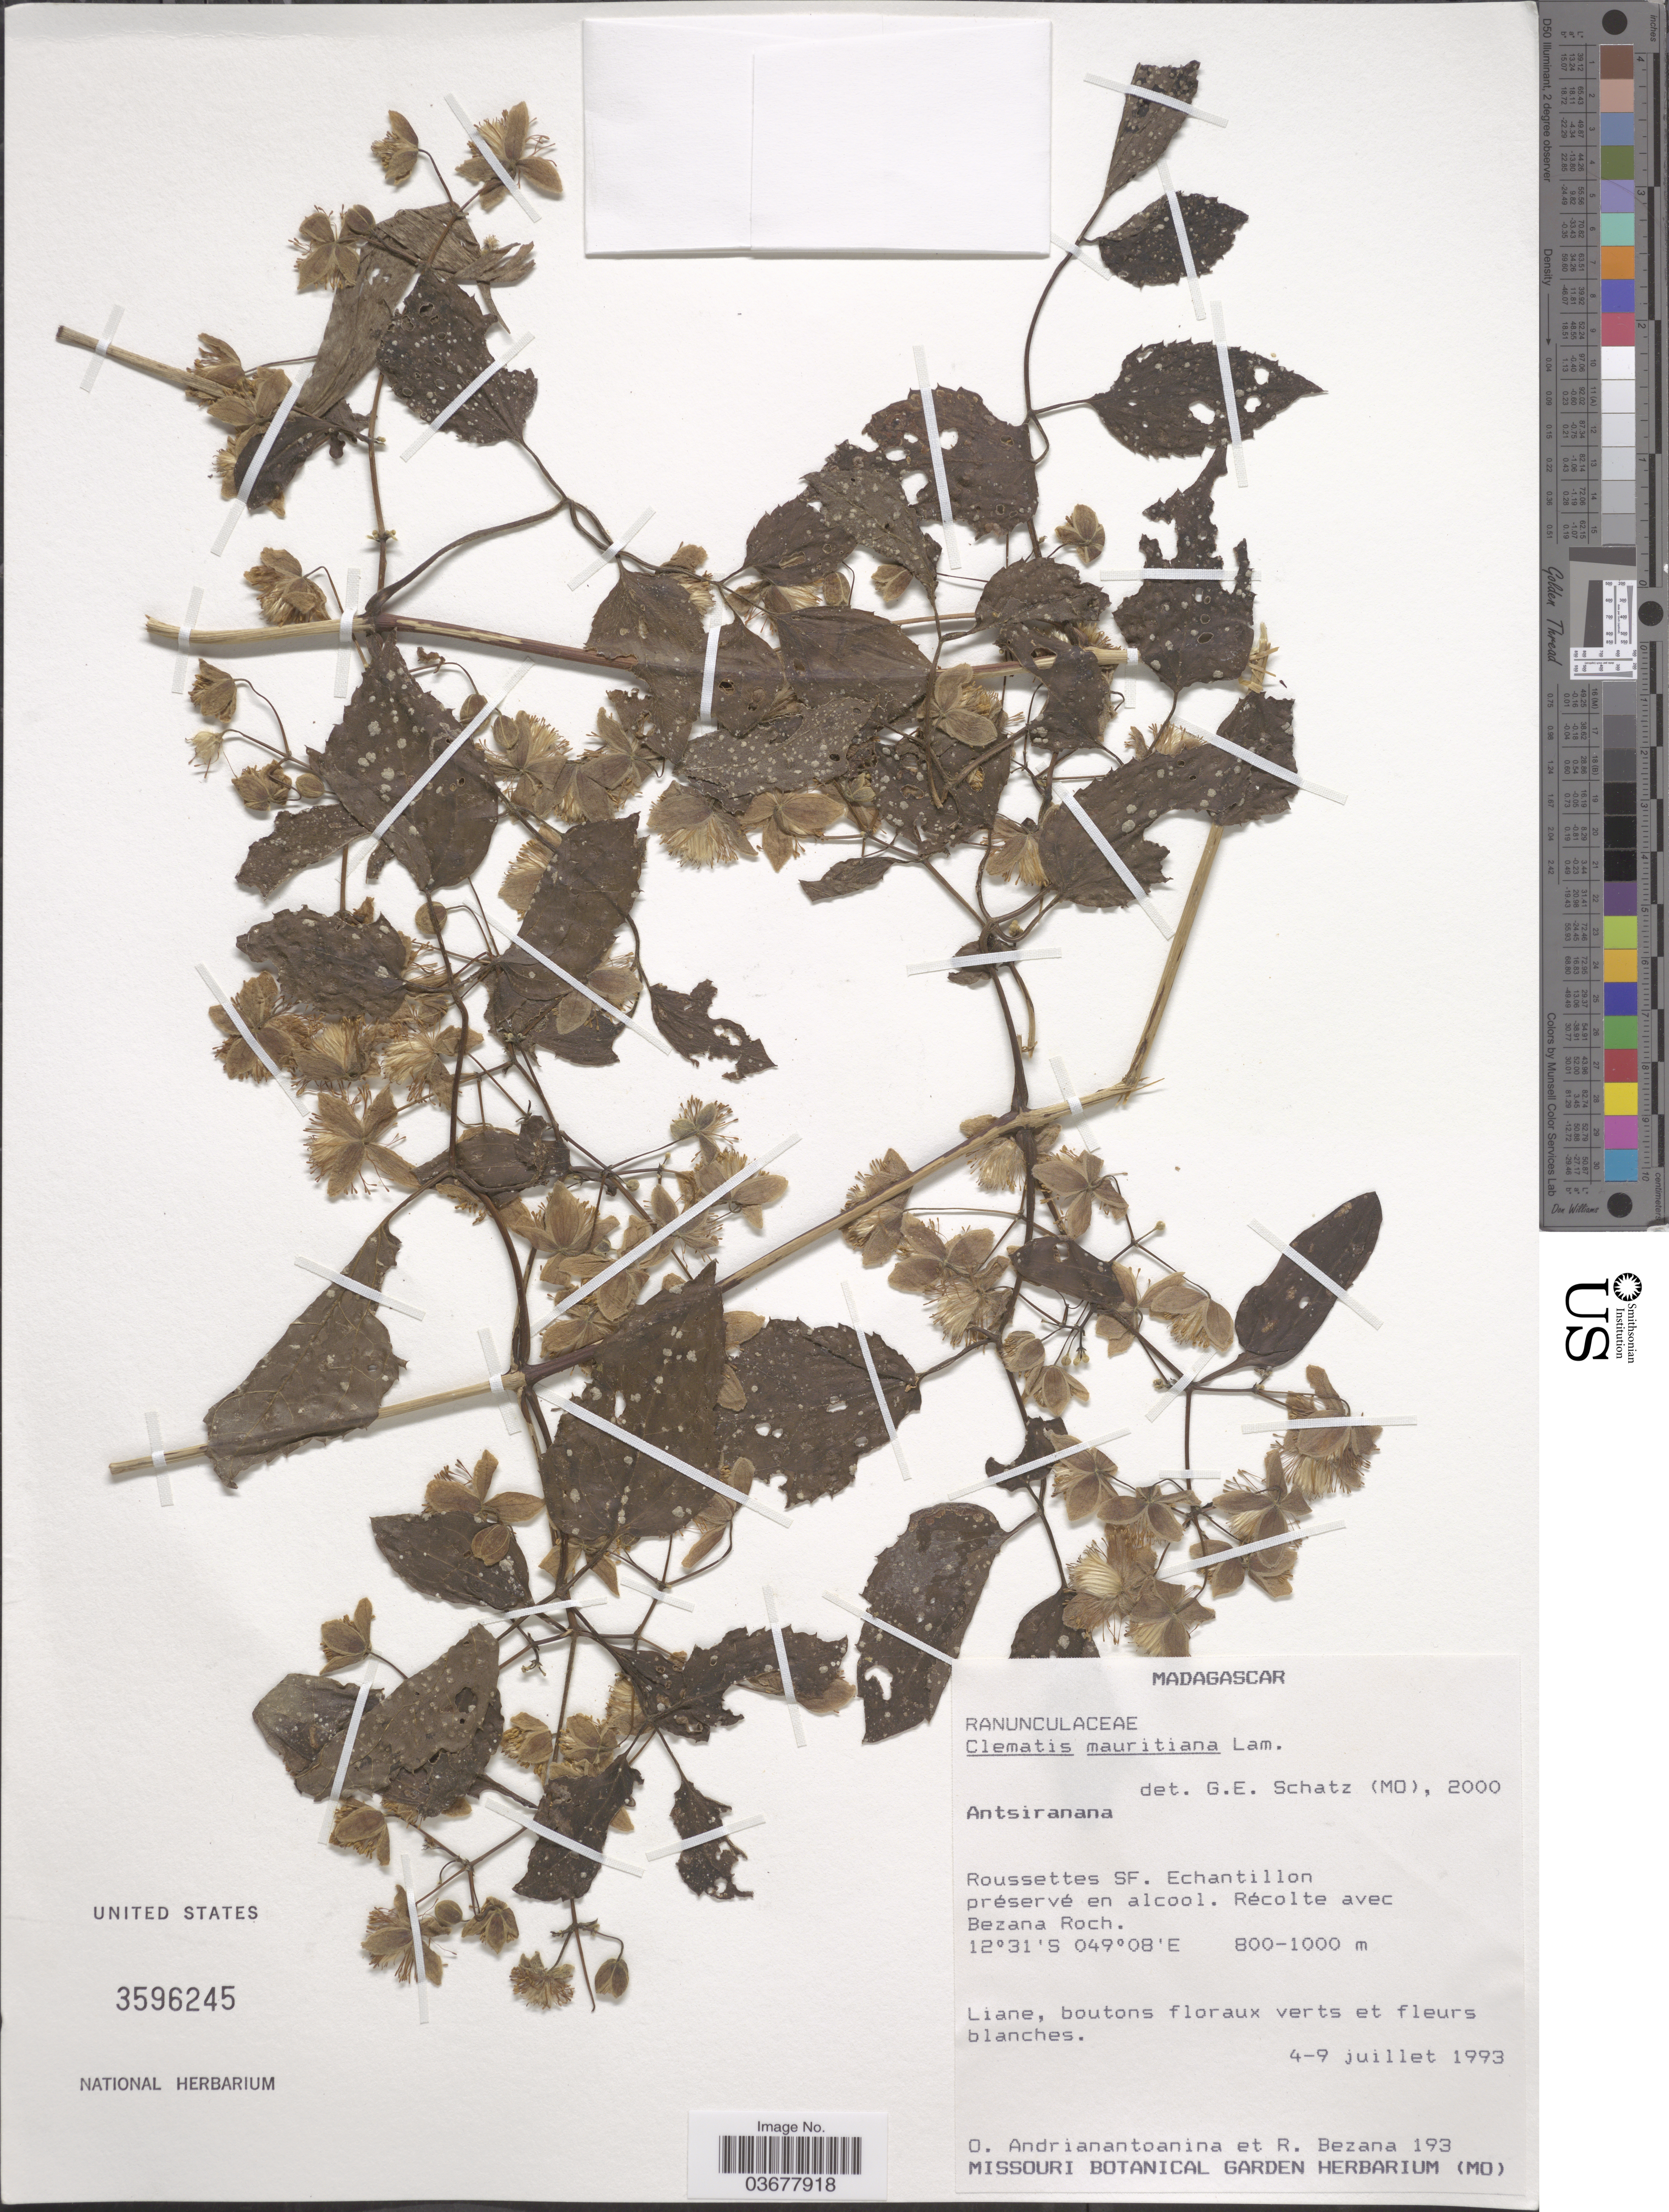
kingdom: Plantae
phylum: Tracheophyta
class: Magnoliopsida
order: Ranunculales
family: Ranunculaceae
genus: Clematis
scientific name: Clematis mauritiana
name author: Lam.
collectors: O. Andrianantoanina & R. Bezana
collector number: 193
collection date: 1993-07-04/1993-07-09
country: Madagascar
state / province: Diana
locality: Roussettes SF.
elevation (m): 800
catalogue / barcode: US 3596245